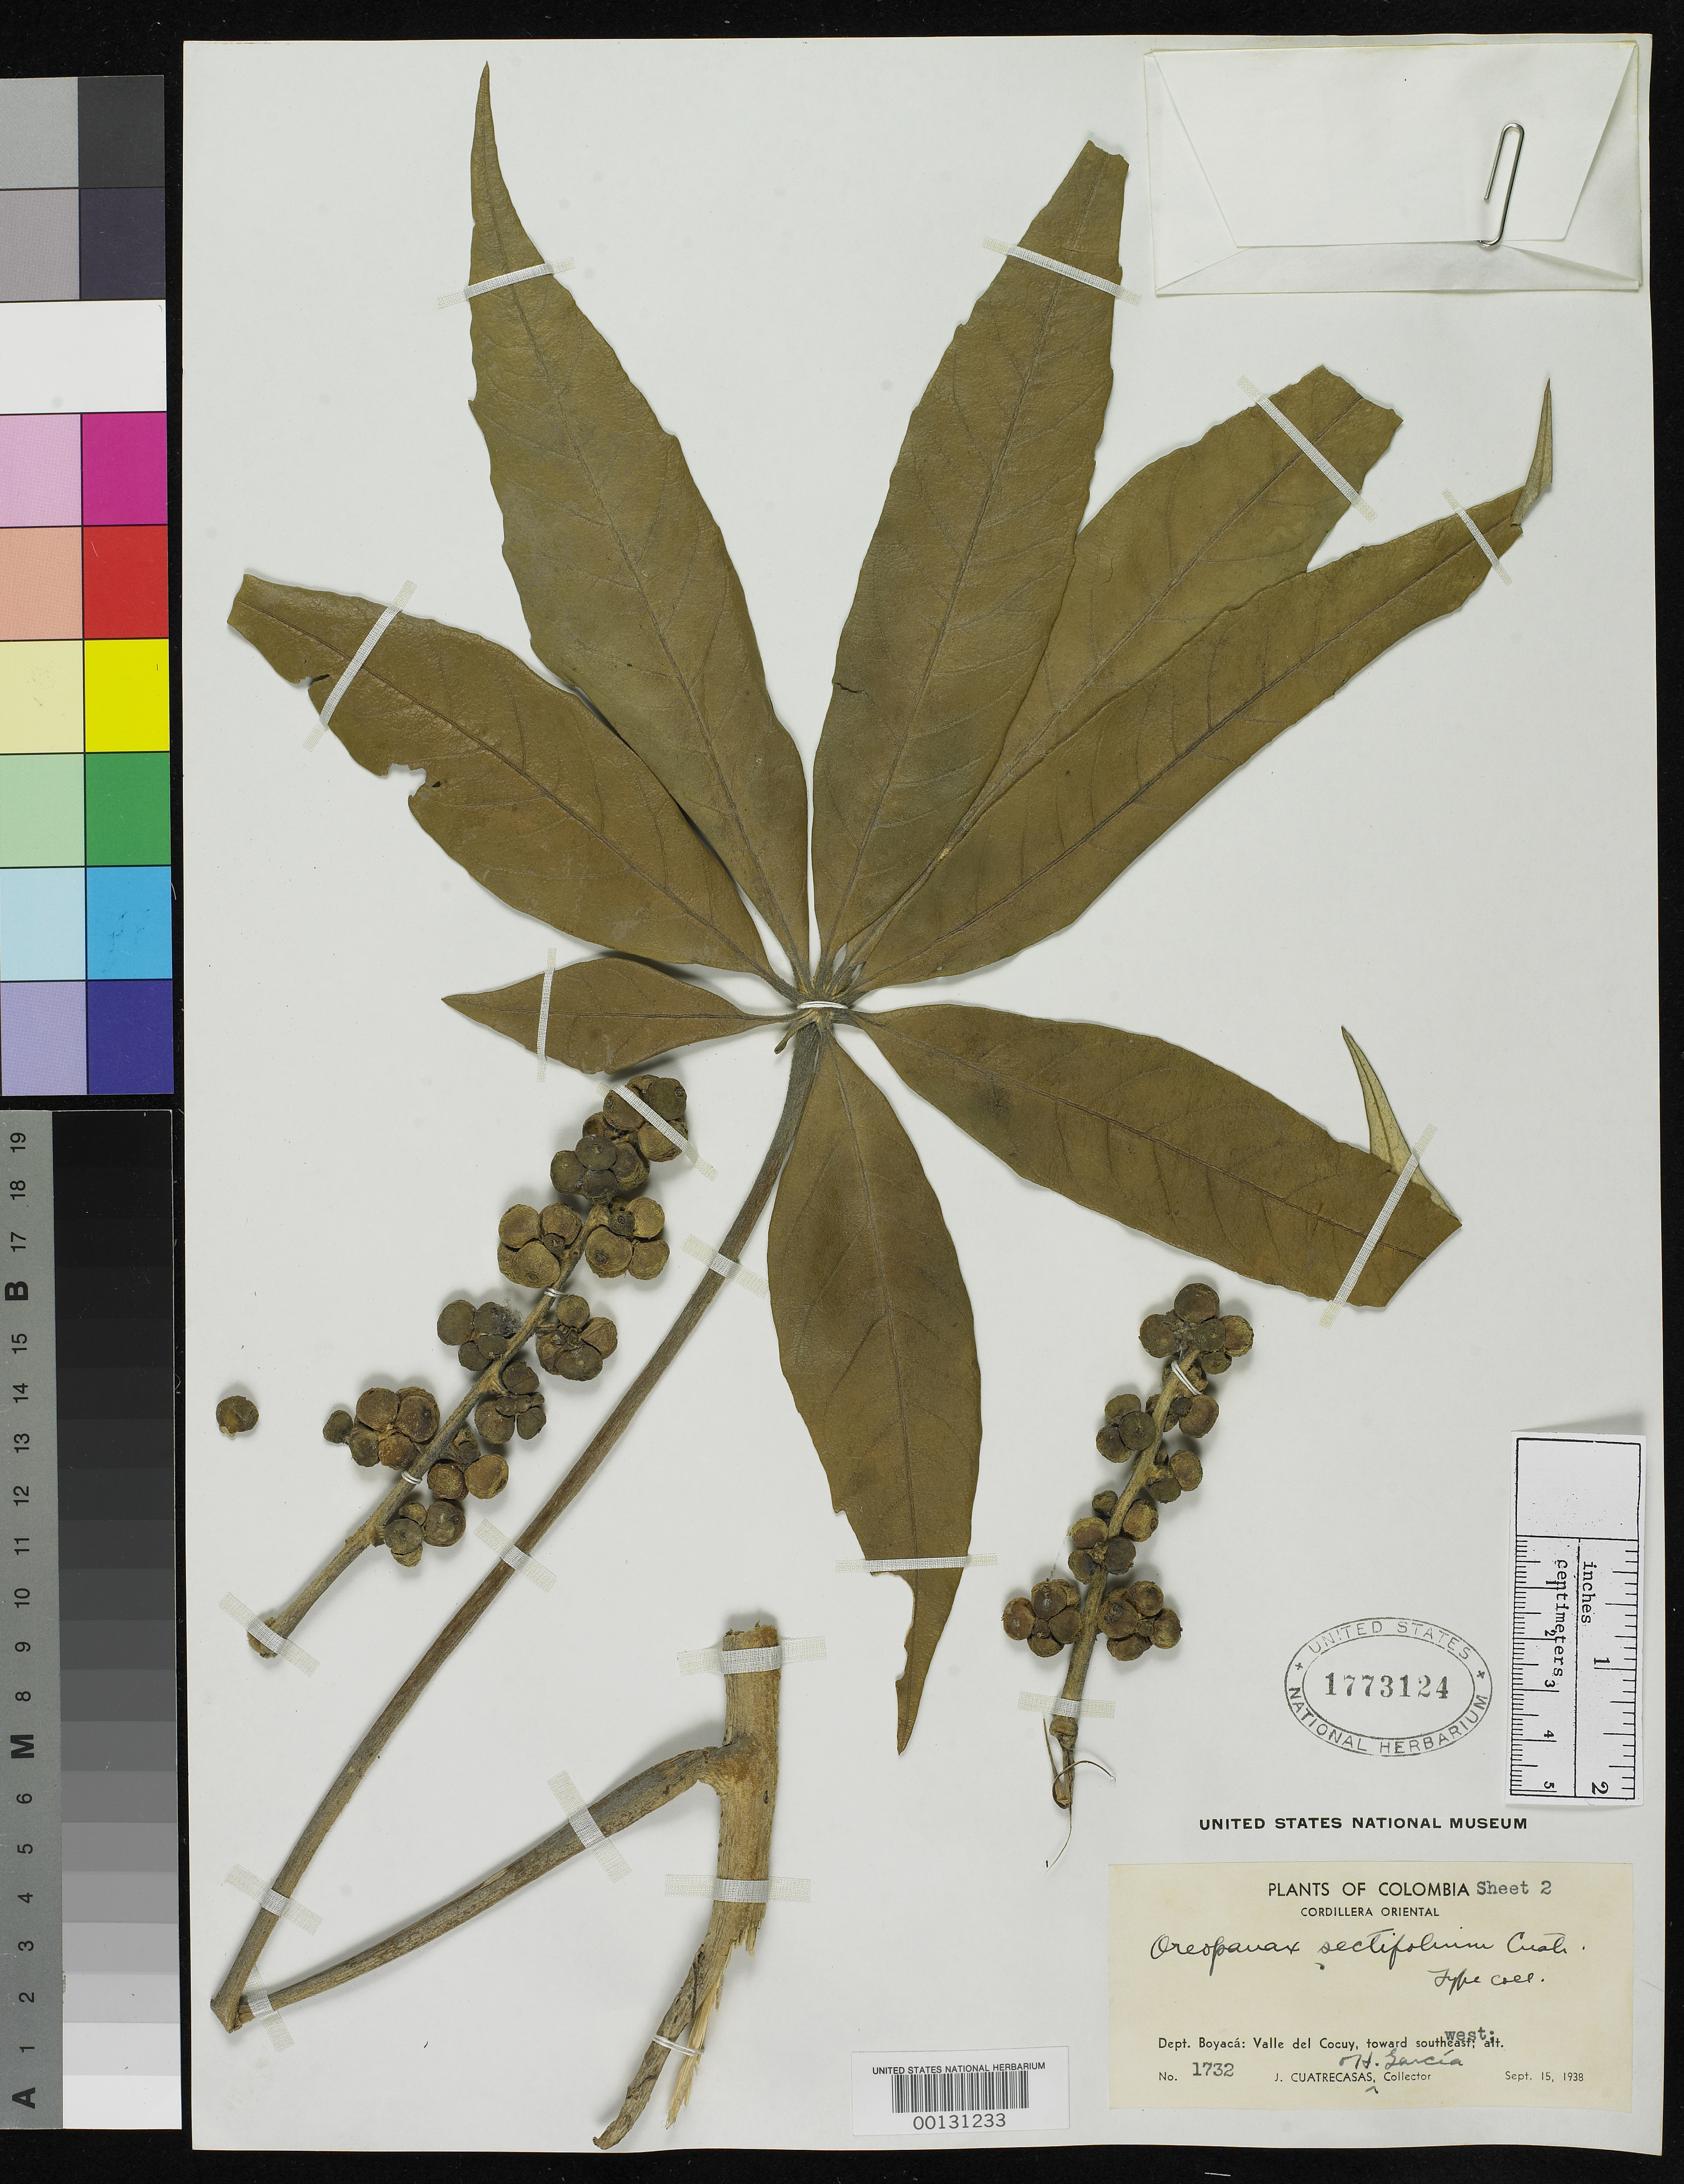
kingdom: Plantae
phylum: Tracheophyta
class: Magnoliopsida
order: Apiales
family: Araliaceae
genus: Oreopanax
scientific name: Oreopanax sectifolius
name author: Cuatrec.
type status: Isotype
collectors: J. Cuatrecasas & H. García Barriga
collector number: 1732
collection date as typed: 15 Sep 1938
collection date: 1938-09-15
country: Colombia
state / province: Boyacá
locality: Valle del Cocuy, Cordillera Oriental.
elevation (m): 2780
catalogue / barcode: US 1773124